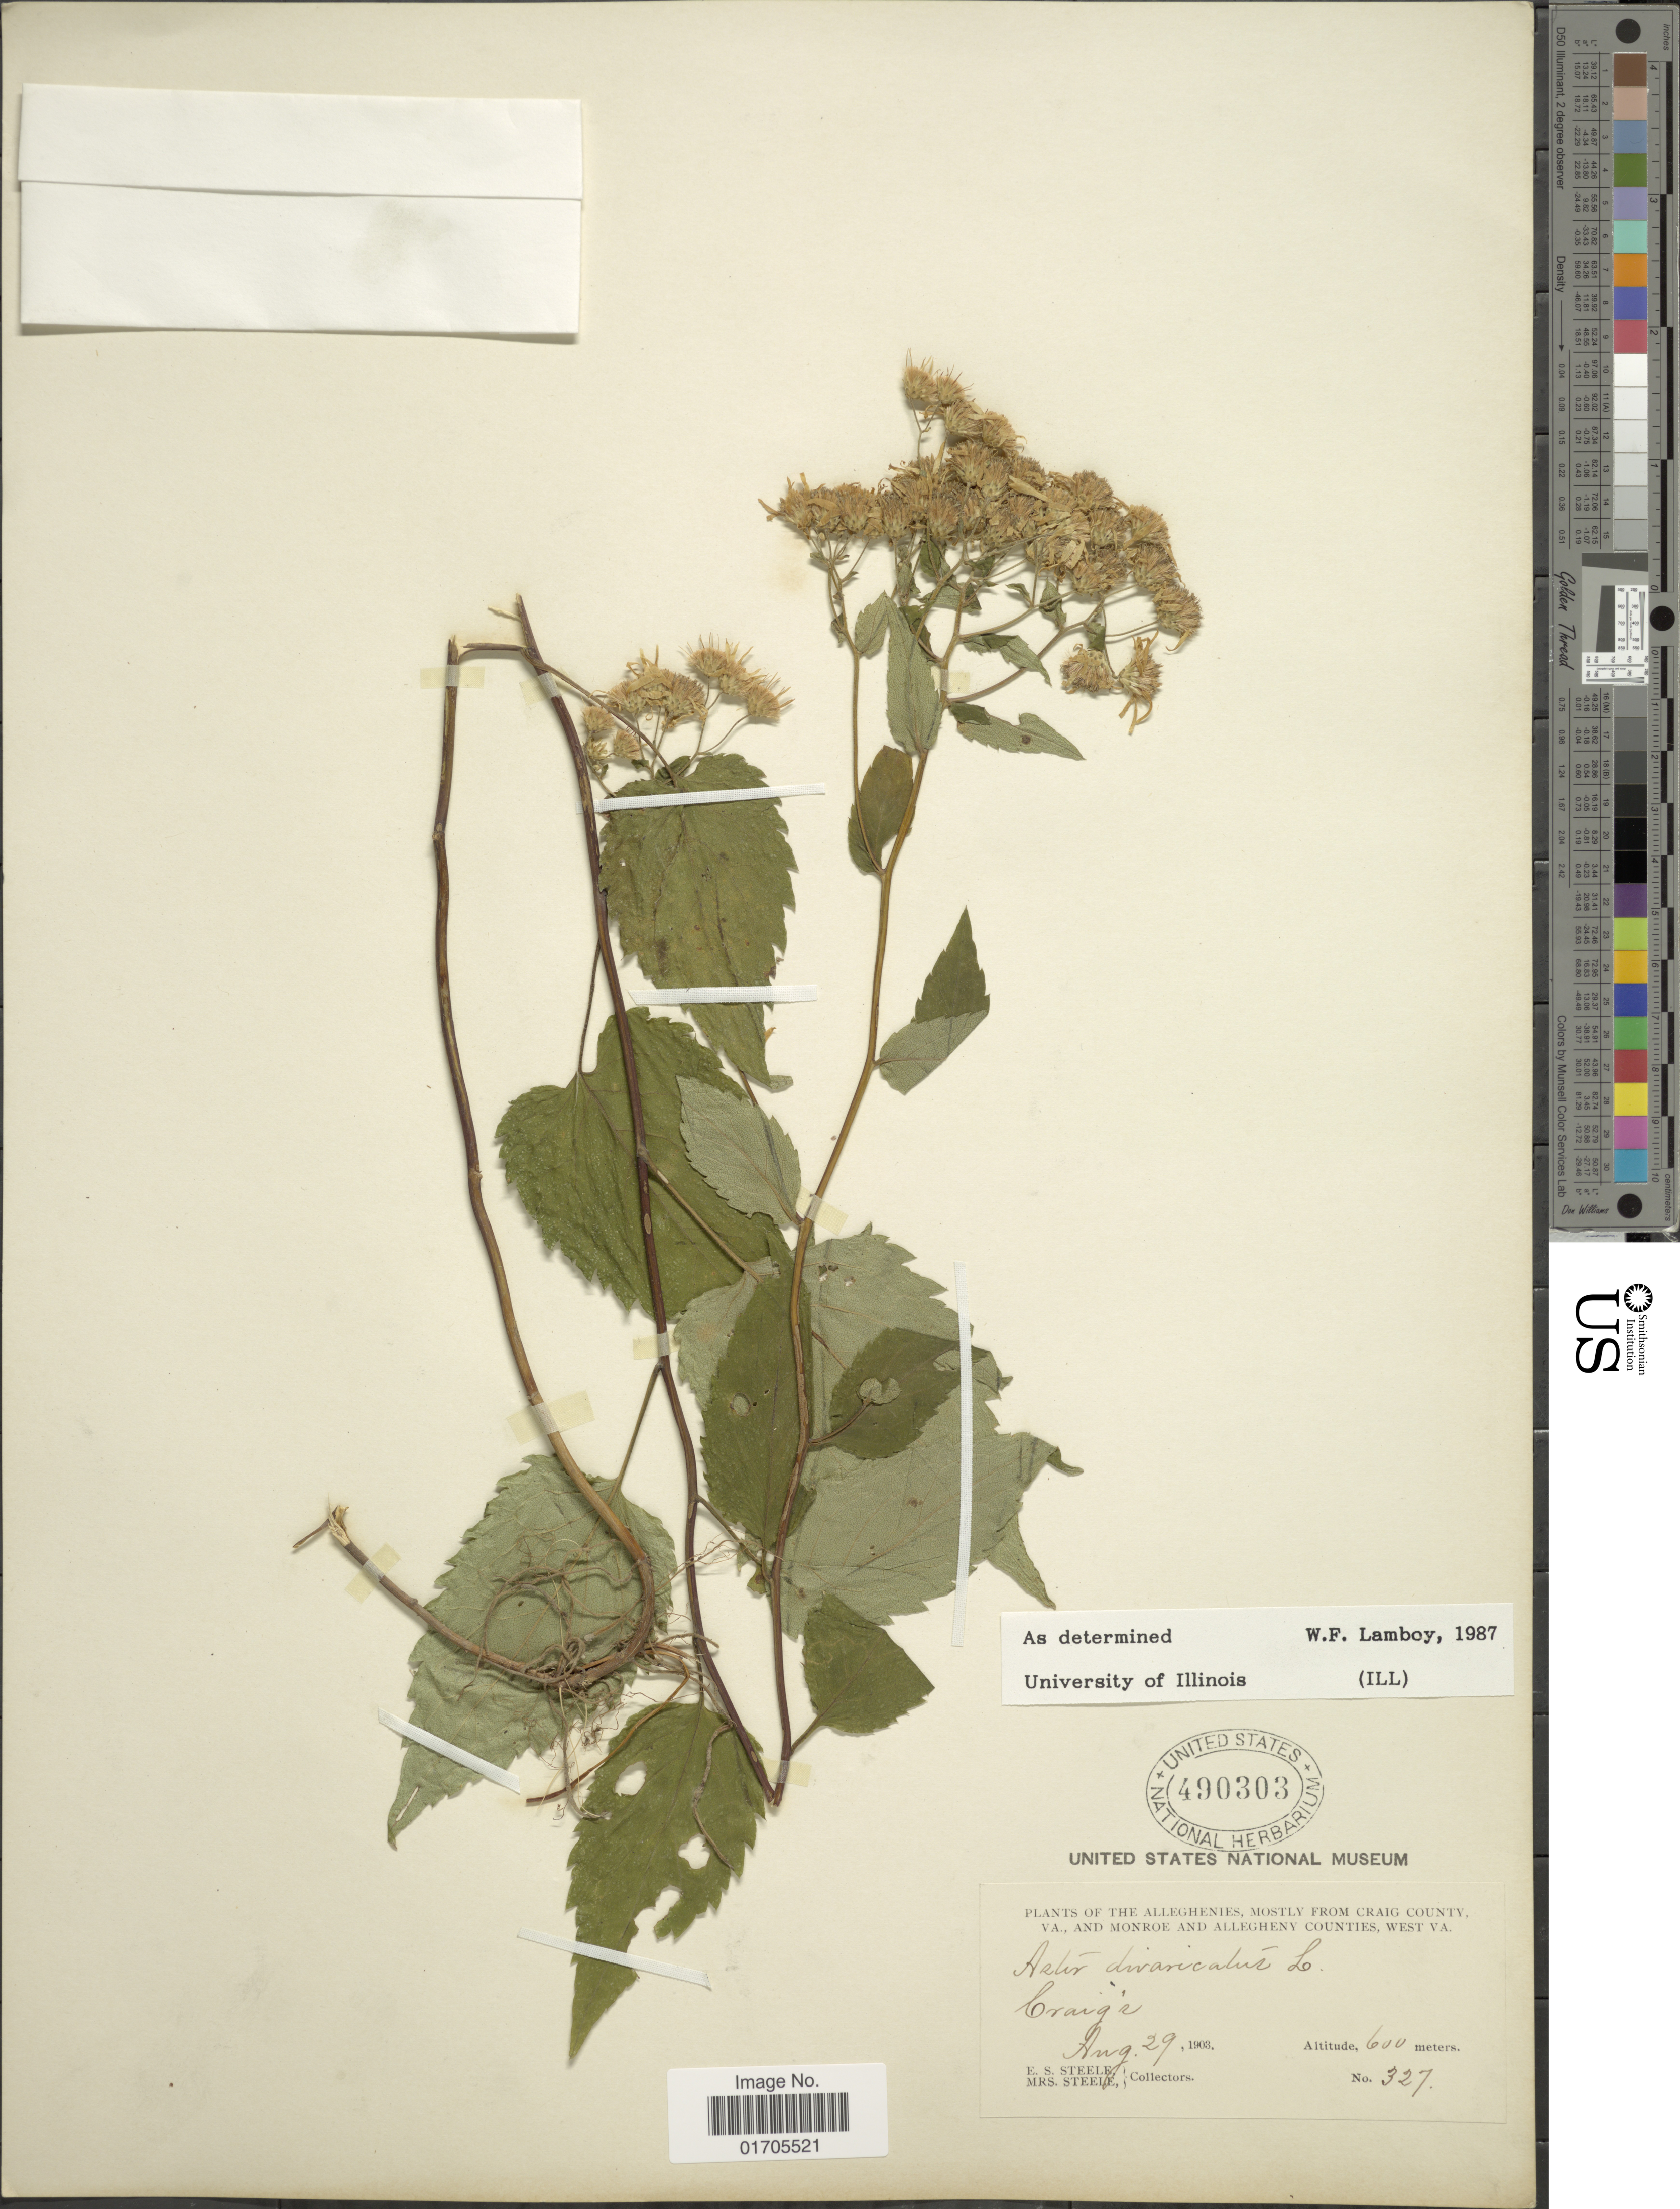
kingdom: Plantae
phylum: Tracheophyta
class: Magnoliopsida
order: Asterales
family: Asteraceae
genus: Eurybia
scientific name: Eurybia divaricata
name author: (L.) G.L. Nesom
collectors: E. Steele & Mrs. E. S. Steele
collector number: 327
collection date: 1903-08-29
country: United States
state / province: Virginia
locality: Alleghenies, mostly from Craig County, Va., and Monroe and Allegheny Counties, West Va. Craig's.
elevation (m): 600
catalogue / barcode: US 490303